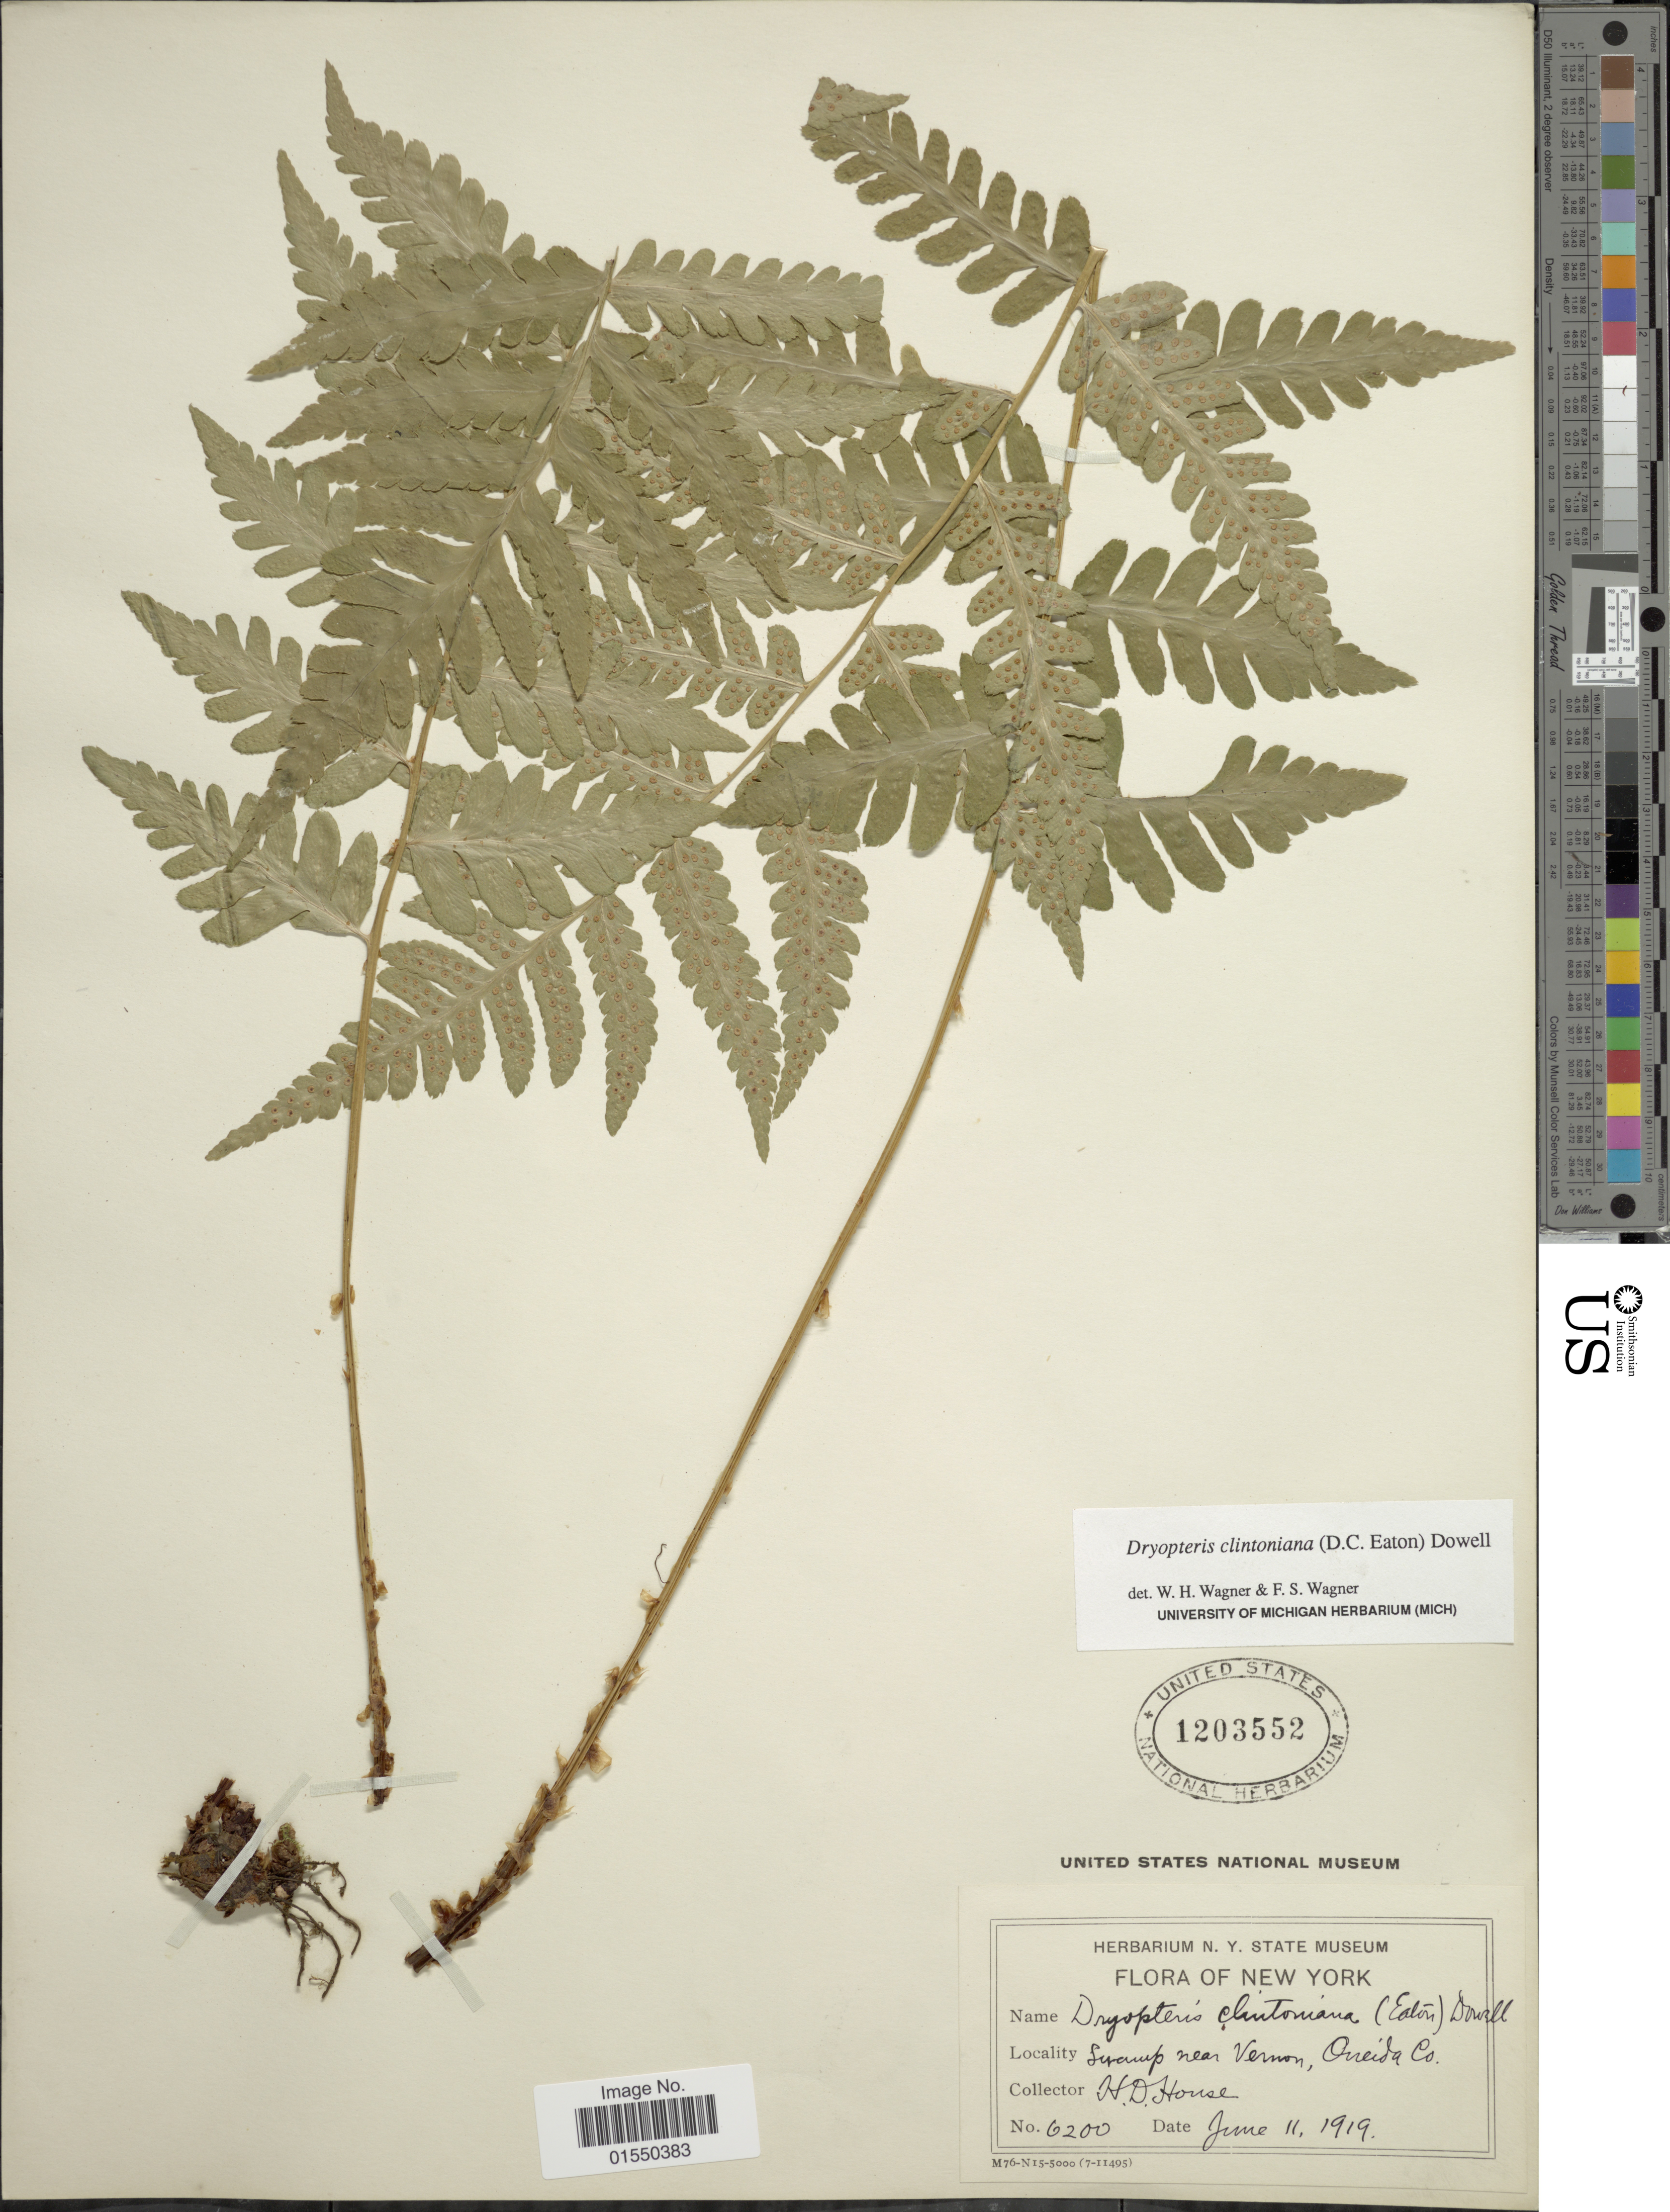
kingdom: Plantae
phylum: Tracheophyta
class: Polypodiopsida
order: Polypodiales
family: Dryopteridaceae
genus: Dryopteris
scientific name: Dryopteris clintoniana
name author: (D.C. Eaton) Dowell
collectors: H. D. House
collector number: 6200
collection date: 1919-06-11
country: United States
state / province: New York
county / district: Oneida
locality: Swamp near Vernon, Oneida Co.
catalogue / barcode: US 1203552